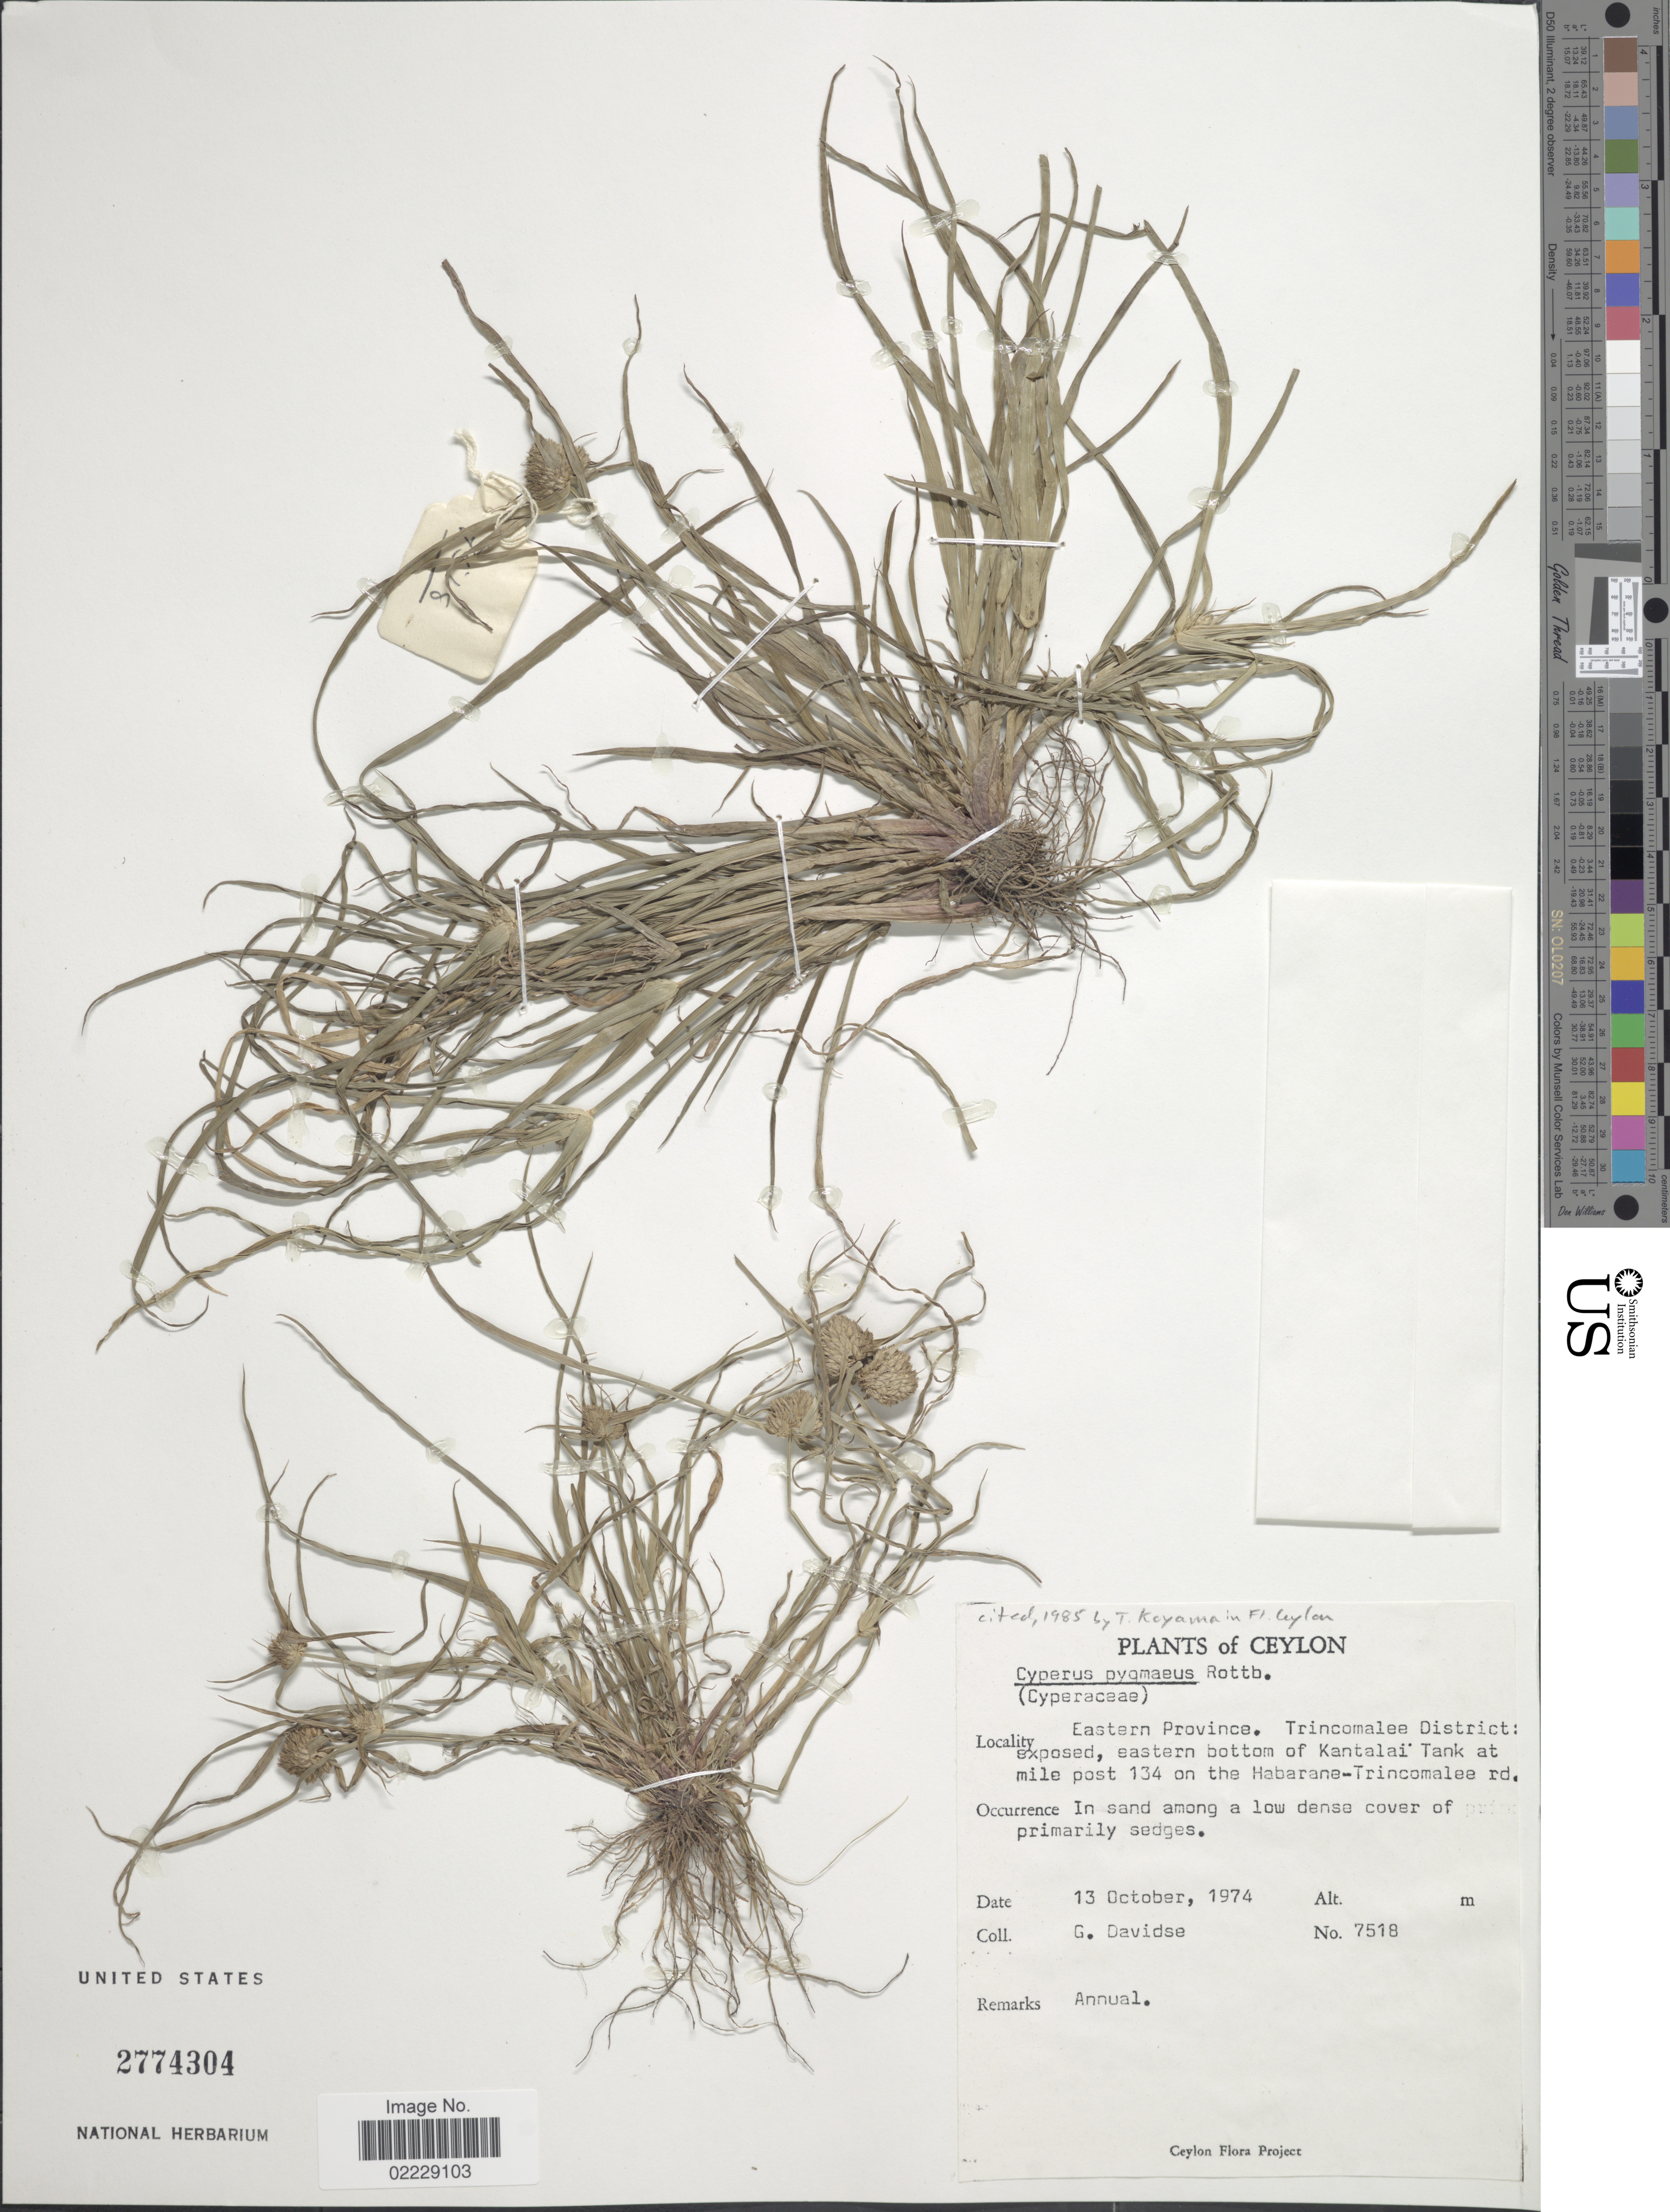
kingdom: Plantae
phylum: Tracheophyta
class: Liliopsida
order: Poales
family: Cyperaceae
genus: Cyperus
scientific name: Cyperus pygmaeus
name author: Rottb.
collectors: G. Davidse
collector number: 7518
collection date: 1974-10-13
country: Sri Lanka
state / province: Eastern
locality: Ceylon, Trincomalee District: exposed, eastern bottom of Kantalai Tank at mile post 134 on the Habarane-Trincomalee rd.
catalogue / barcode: US 2774304